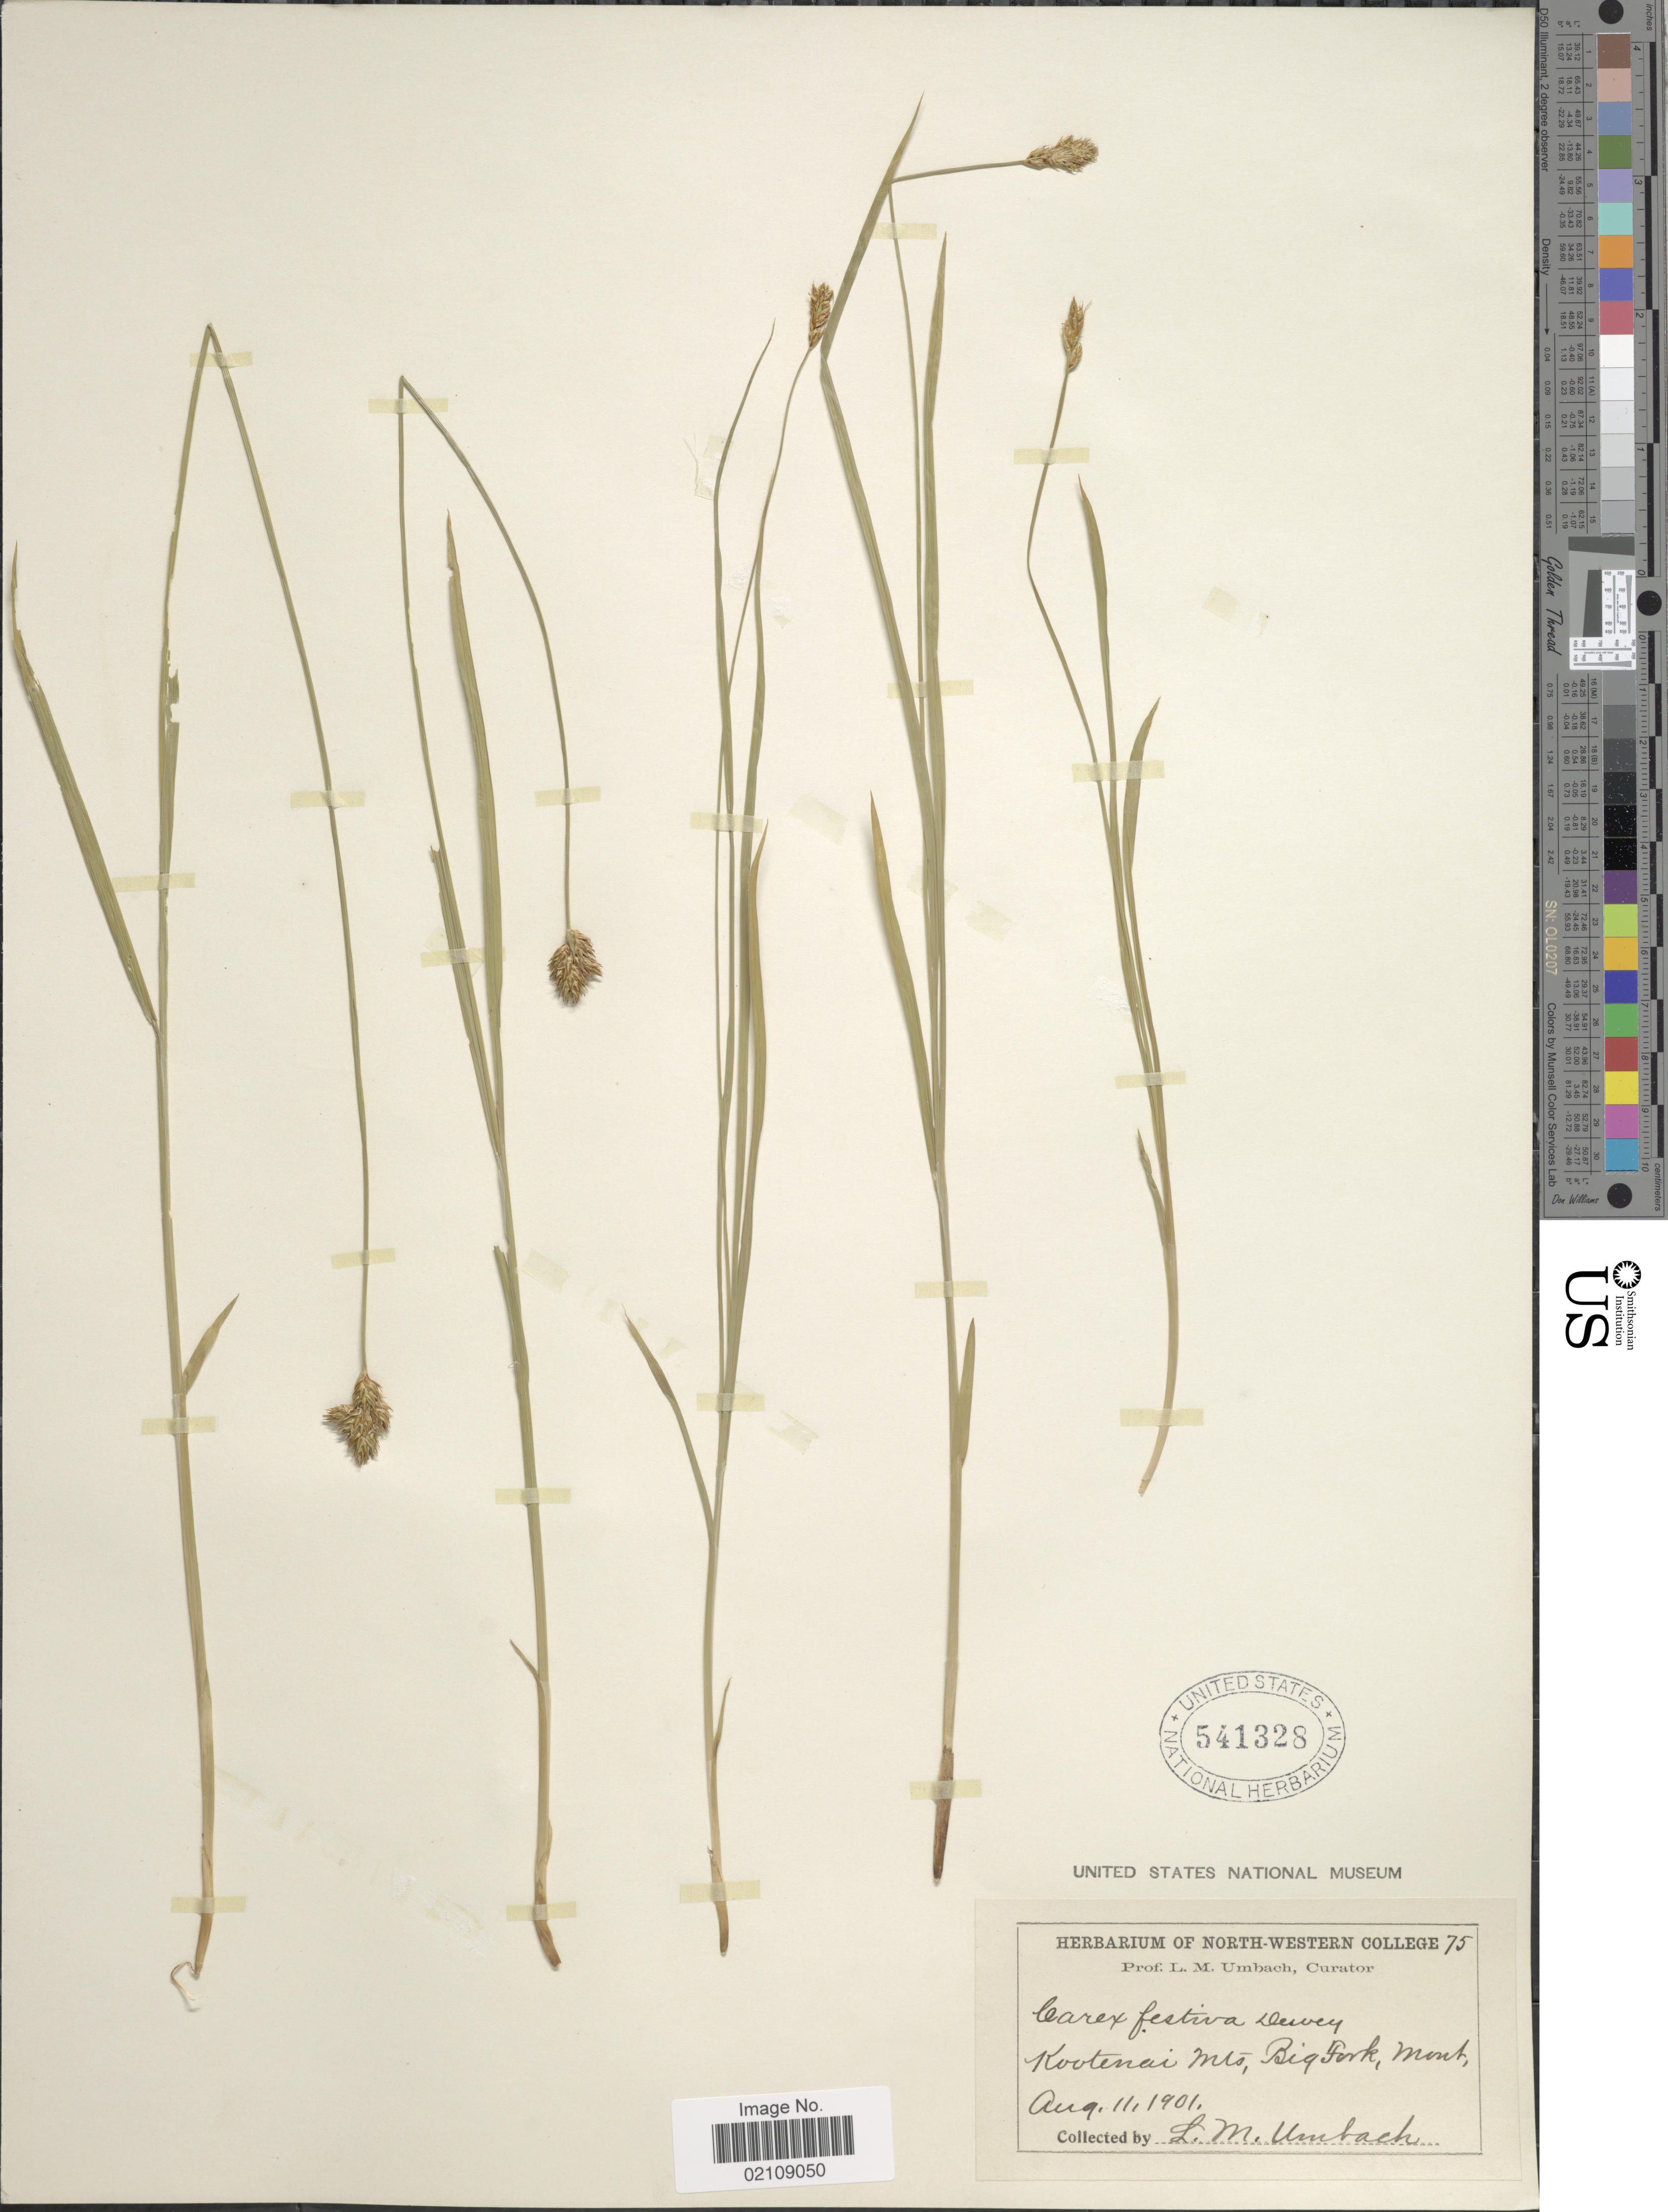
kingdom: Plantae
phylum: Tracheophyta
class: Liliopsida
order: Poales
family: Cyperaceae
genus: Carex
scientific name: Carex preslii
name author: Steud.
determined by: Mackenzie, K. K.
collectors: L. M. Umbach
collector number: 75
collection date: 1901-08-11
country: United States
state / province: Montana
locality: Kootenai Mts, Big Fork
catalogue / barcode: US 541328